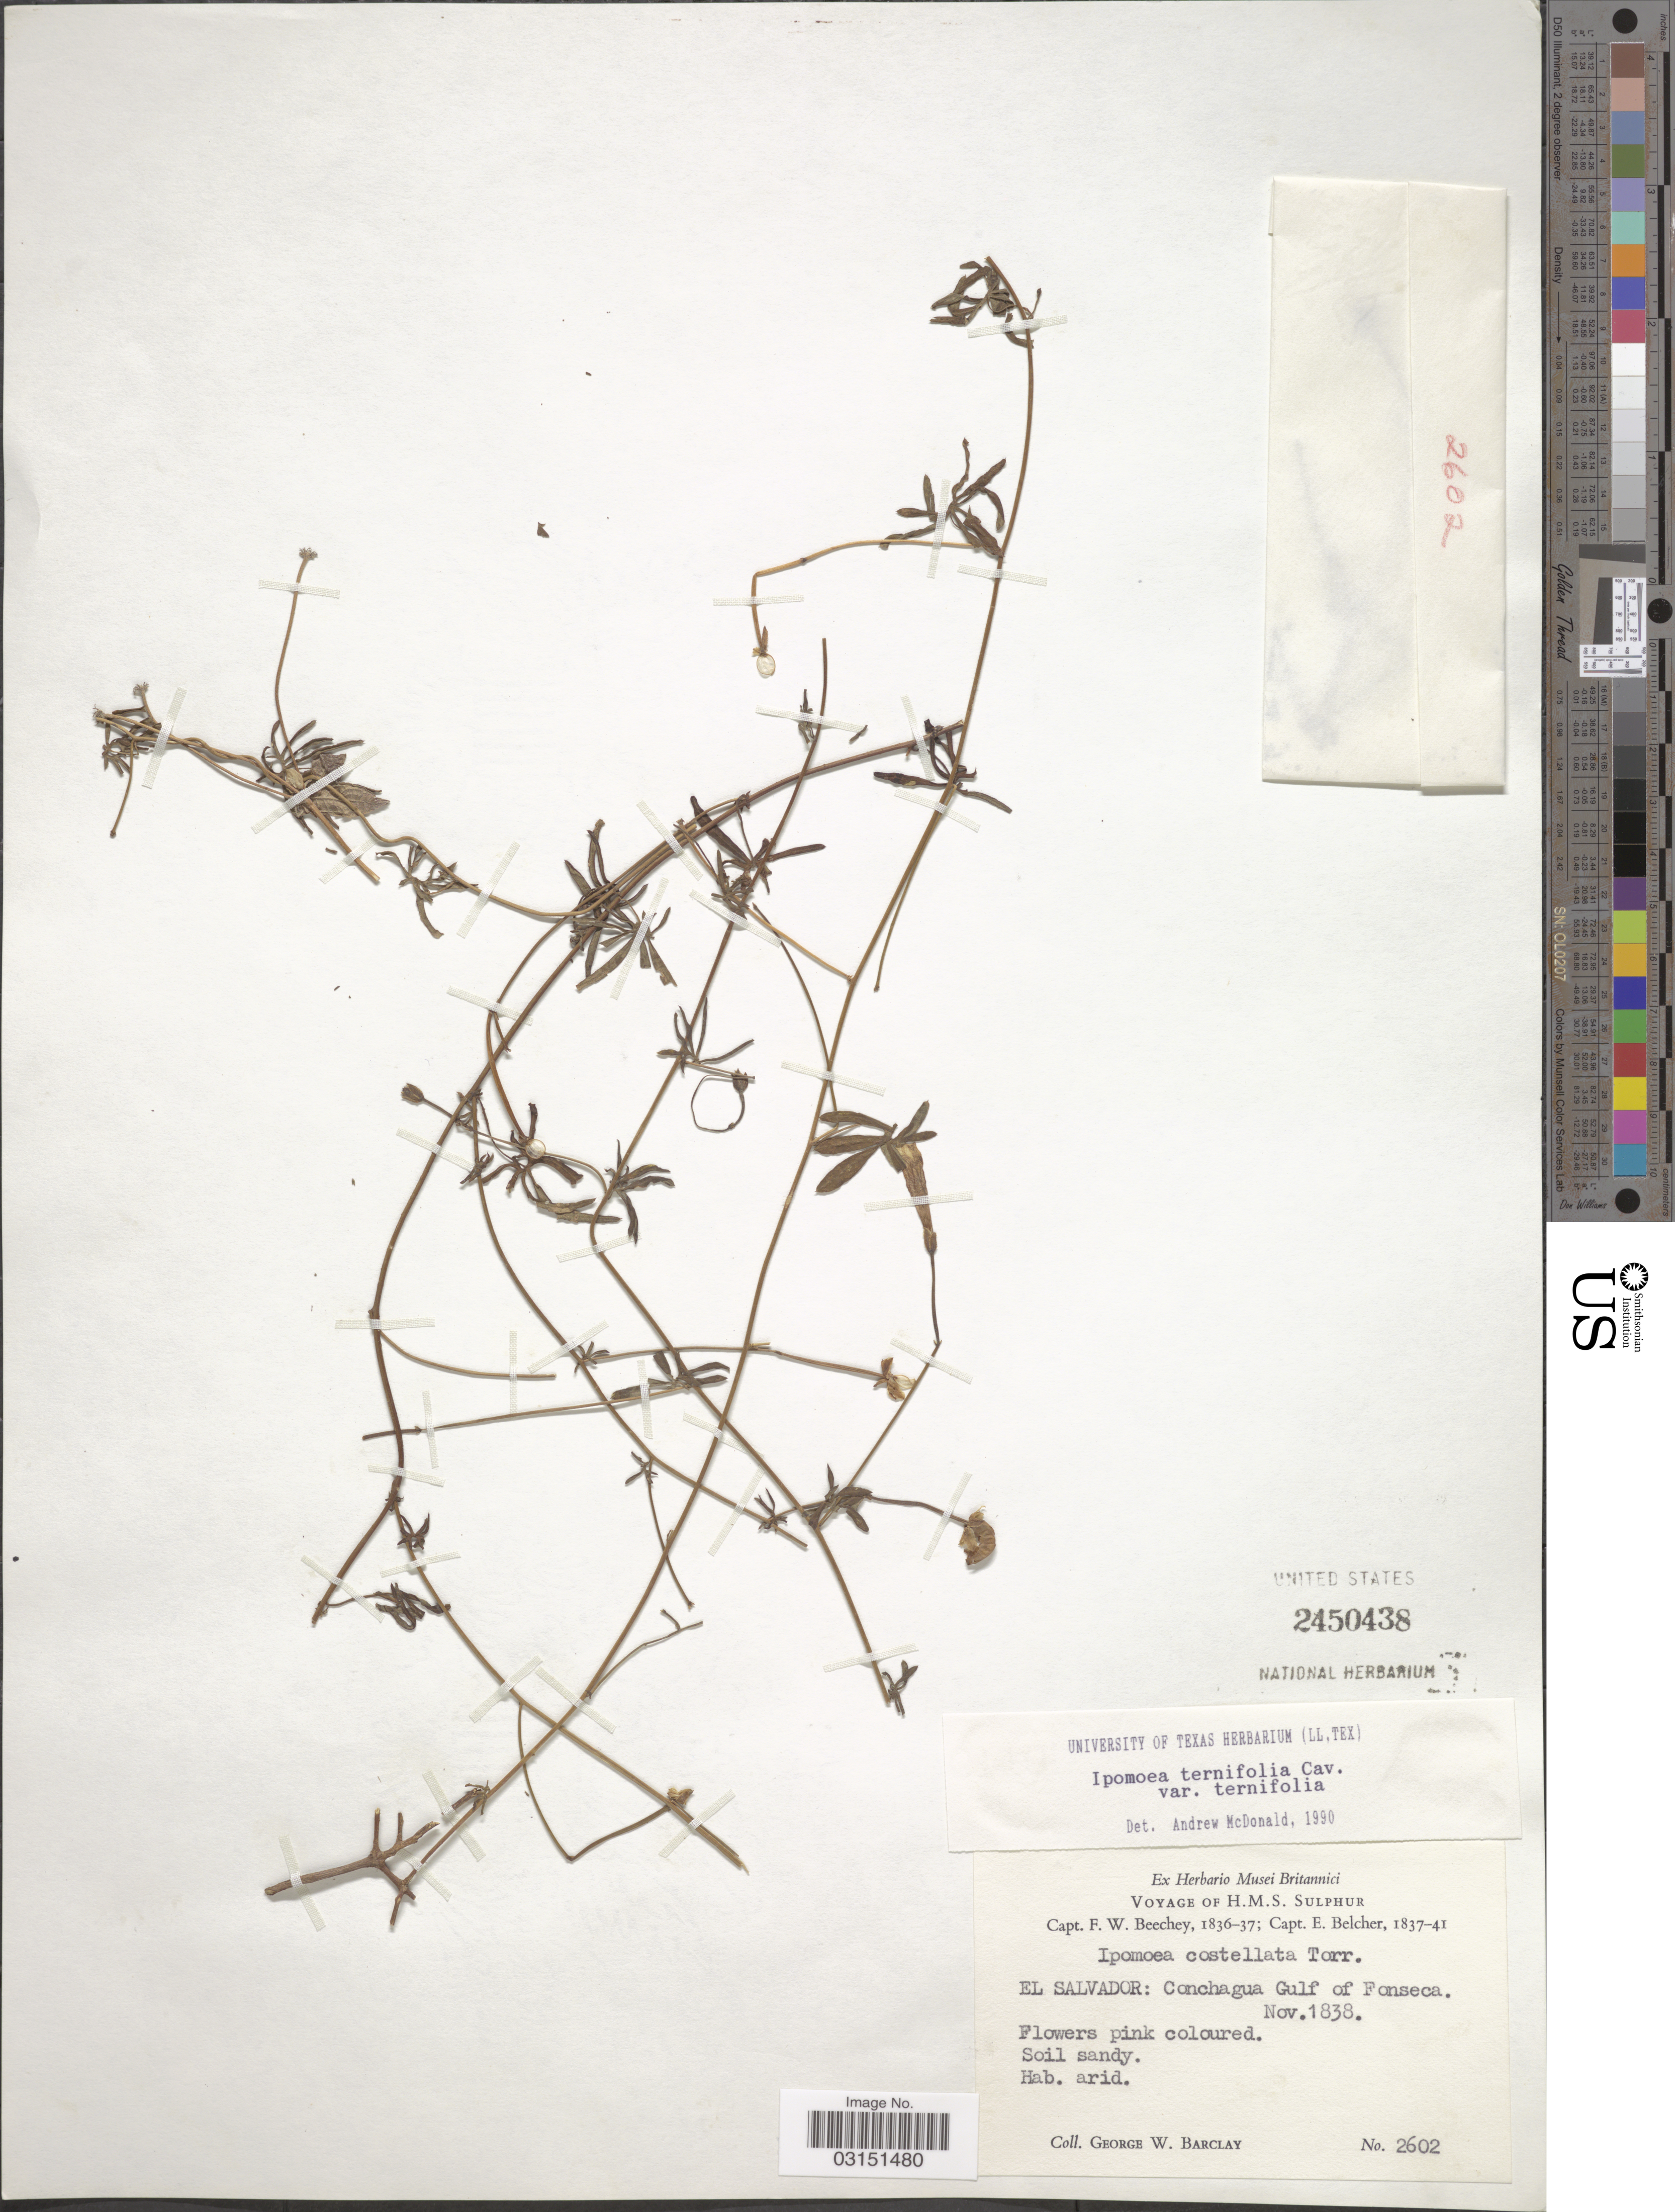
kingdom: Plantae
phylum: Tracheophyta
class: Magnoliopsida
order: Solanales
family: Convolvulaceae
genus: Ipomoea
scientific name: Ipomoea ternifolia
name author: Cav.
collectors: G. W. Barclay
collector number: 2602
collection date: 1838-11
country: El Salvador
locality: Conchagua Gulf of Fonseca.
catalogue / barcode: US 2450438